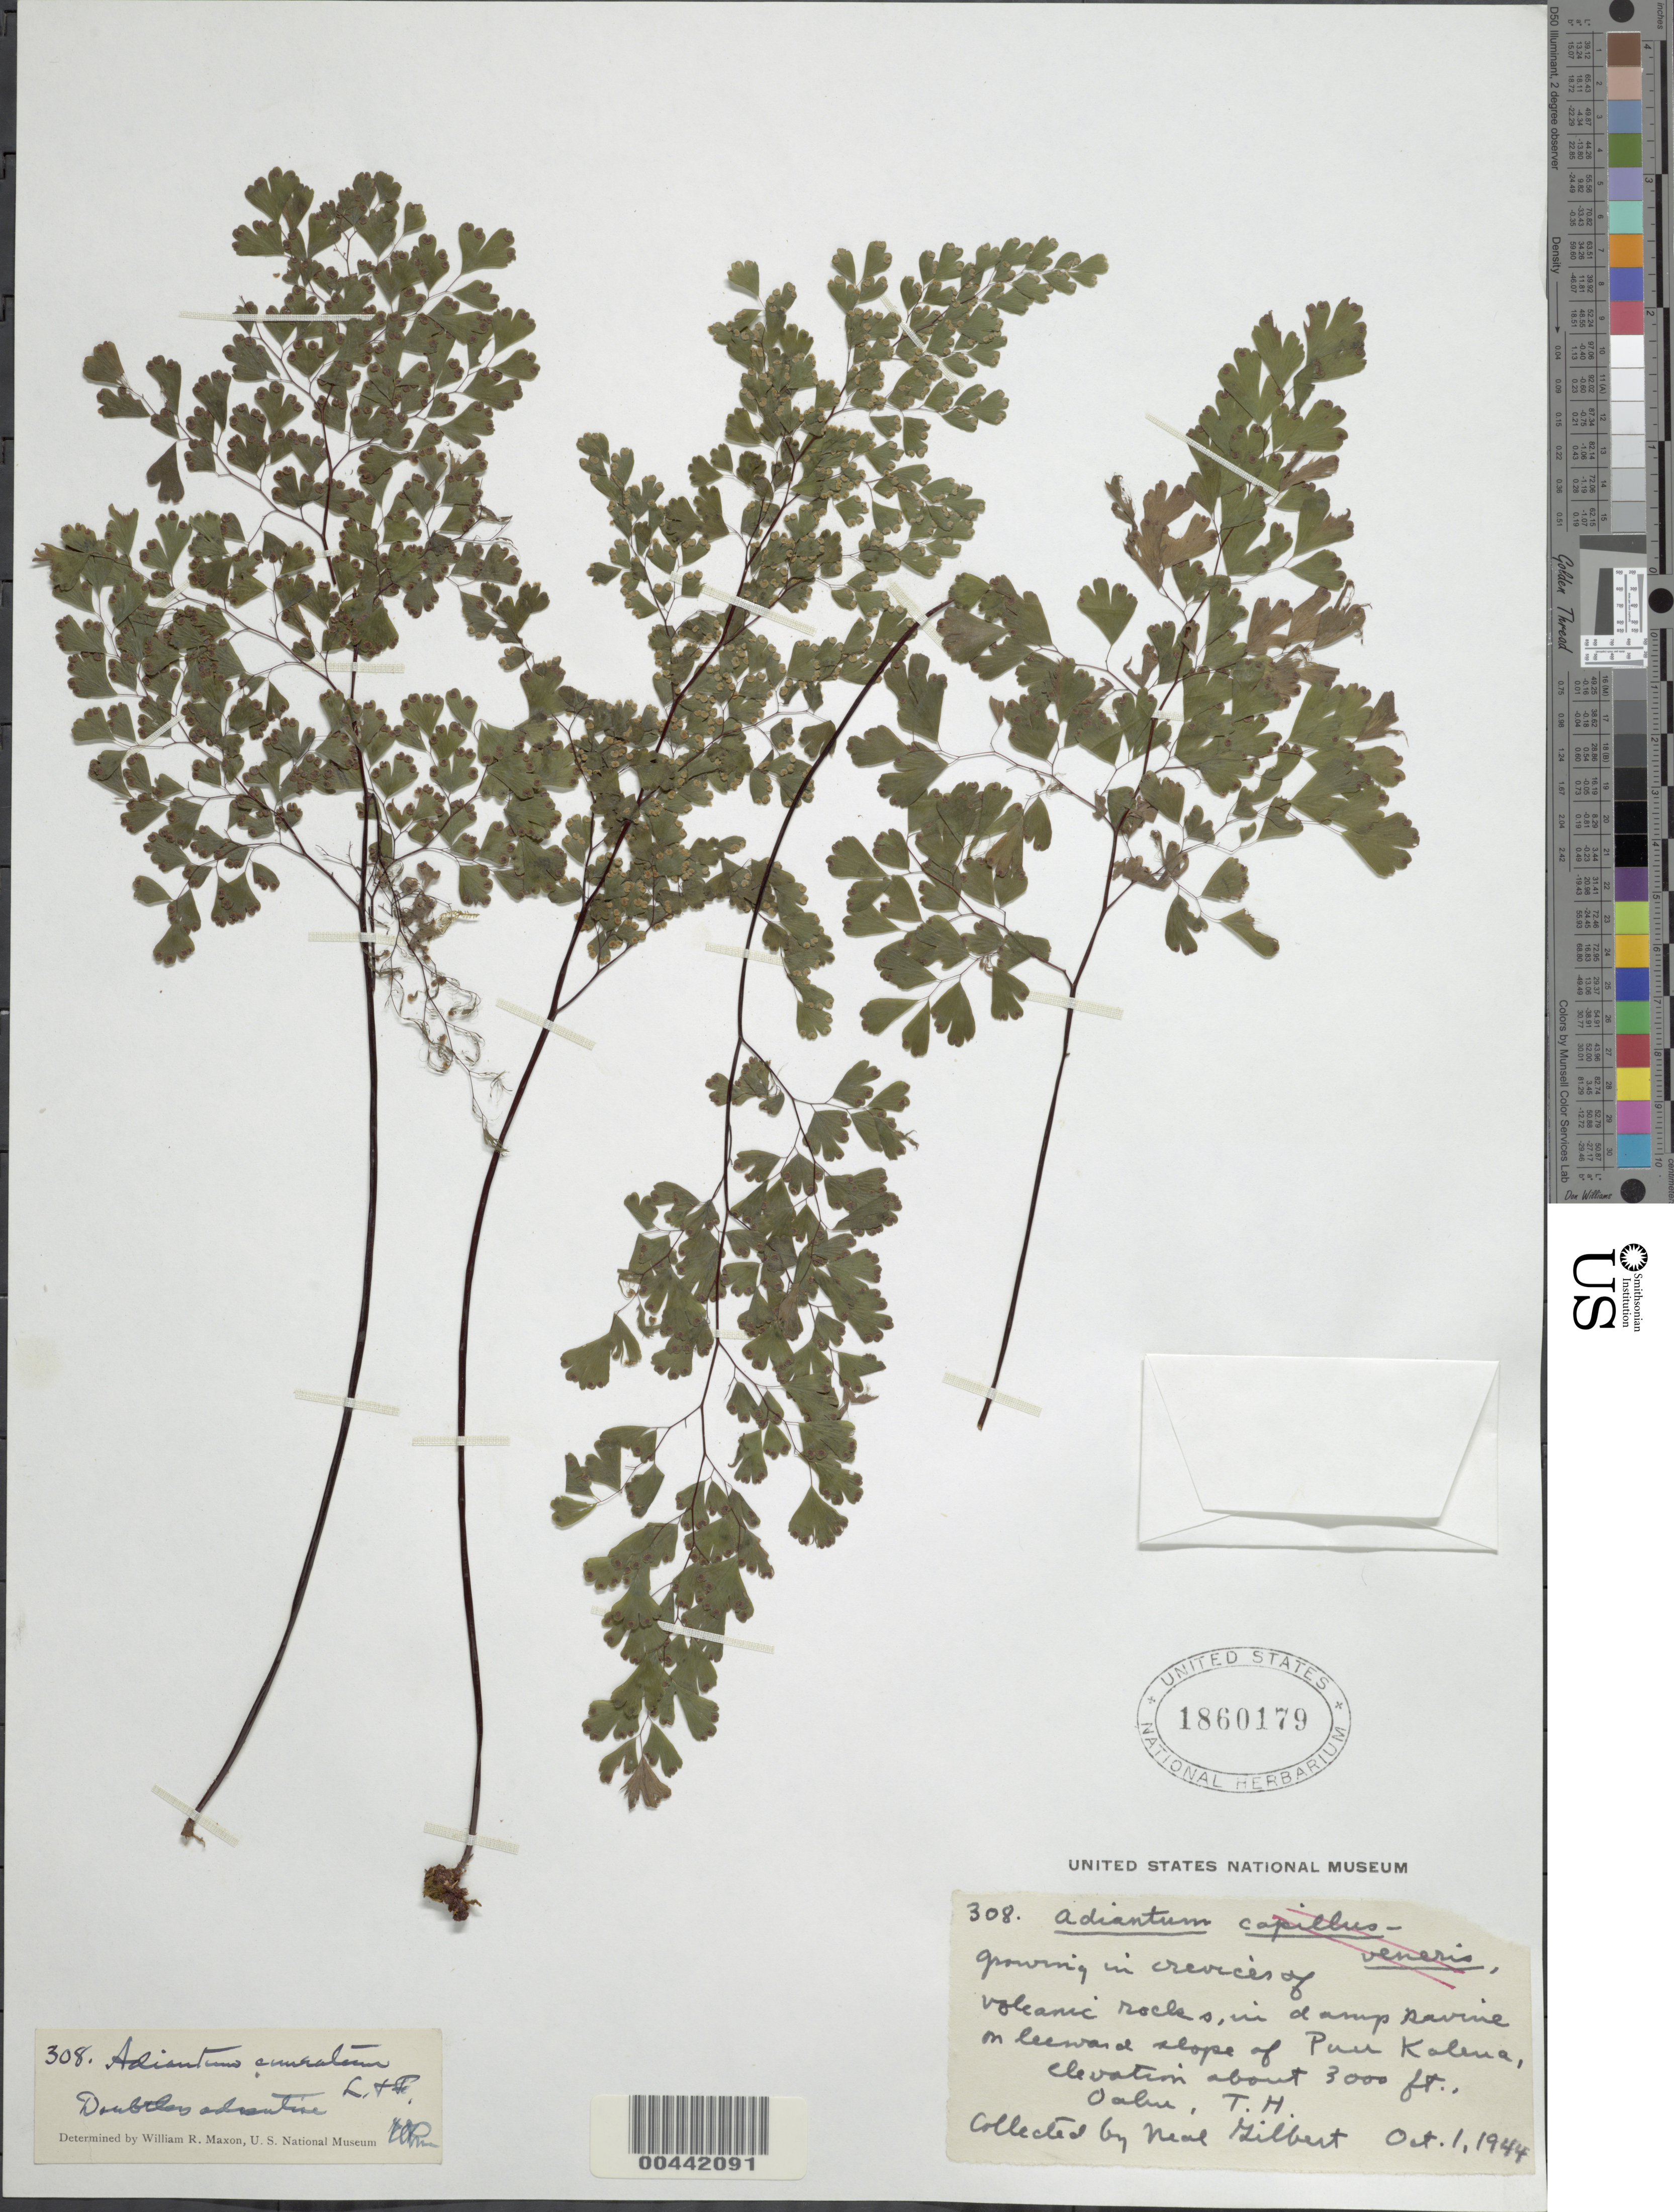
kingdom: Plantae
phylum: Tracheophyta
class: Polypodiopsida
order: Polypodiales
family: Pteridaceae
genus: Adiantum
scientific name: Adiantum raddianum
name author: C. Presl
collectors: N. Gilbert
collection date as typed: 1 Oct 1944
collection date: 1944-10-01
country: United States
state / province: Hawaii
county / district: Honolulu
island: Oahu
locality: Leeward slope of Puu Kalena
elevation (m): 914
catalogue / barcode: US 1860179